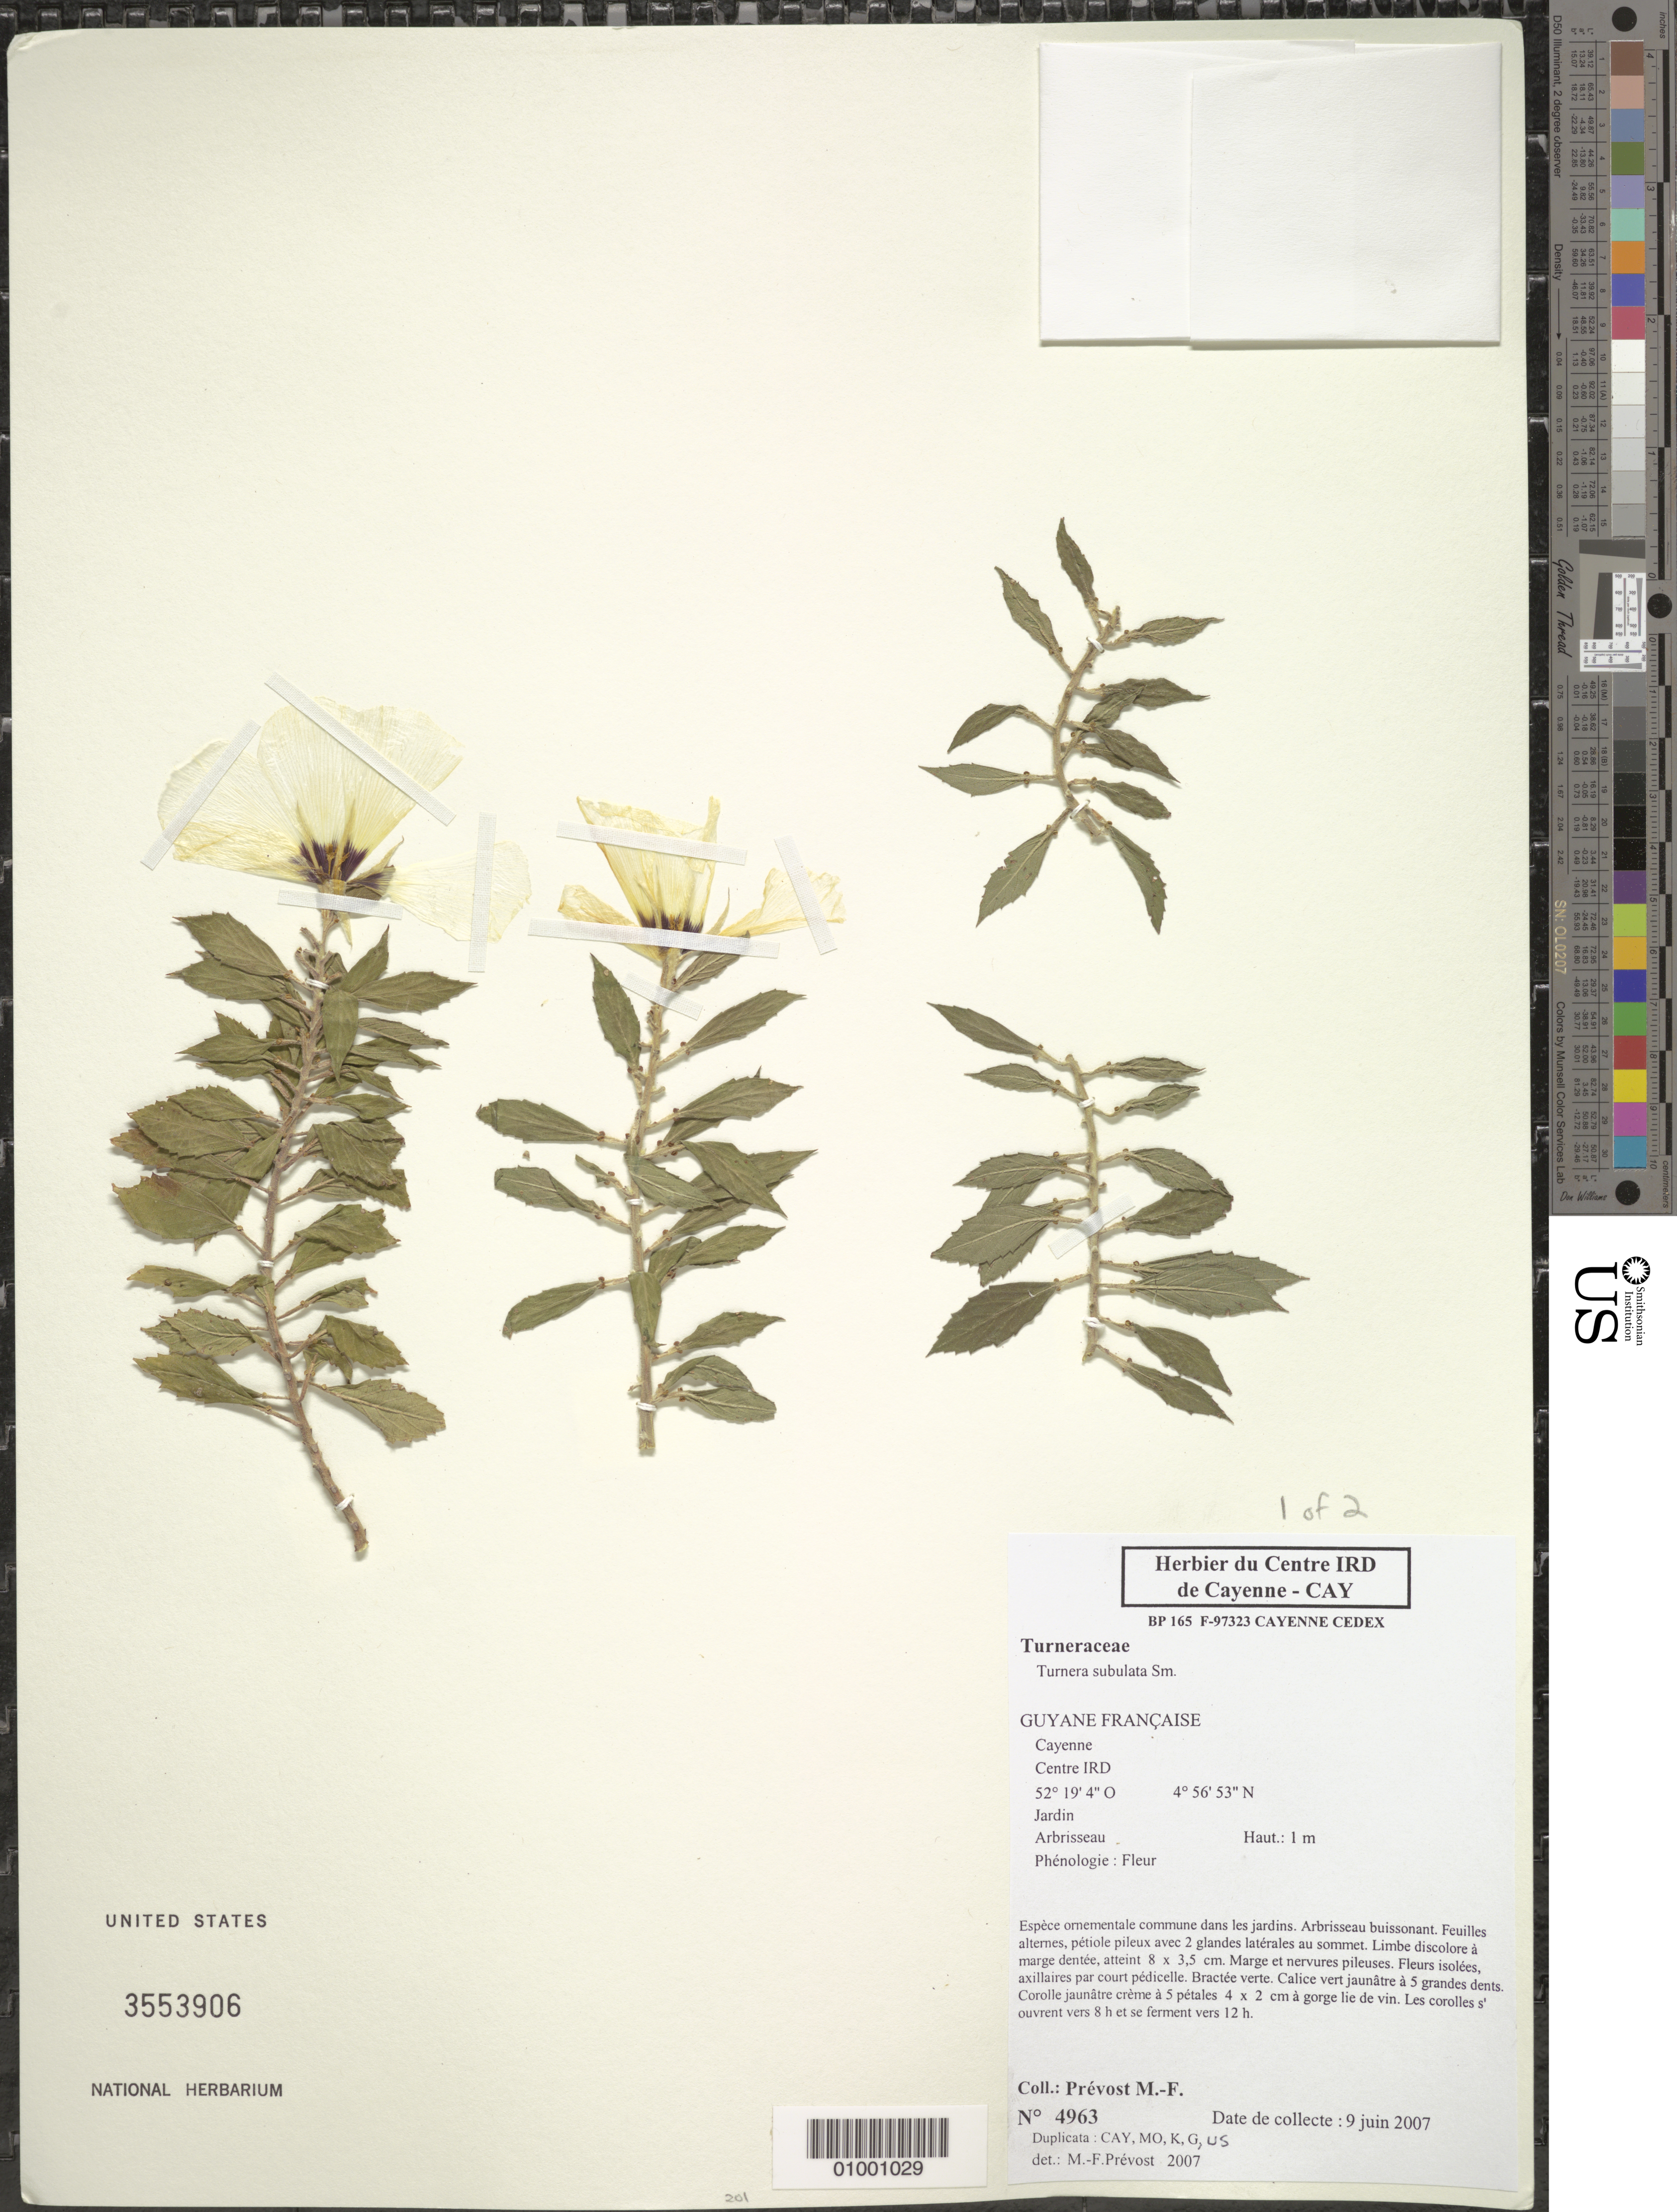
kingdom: Plantae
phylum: Tracheophyta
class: Magnoliopsida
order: Malpighiales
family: Turneraceae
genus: Turnera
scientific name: Turnera subulata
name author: Sm.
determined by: Prévost, M.-F.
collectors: M.-F. Prévost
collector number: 4963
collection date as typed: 9-Jun-07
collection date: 2007-06-09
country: French Guiana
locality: Cayenne, pres du Centre IRD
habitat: Jardin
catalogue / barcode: US 3553906